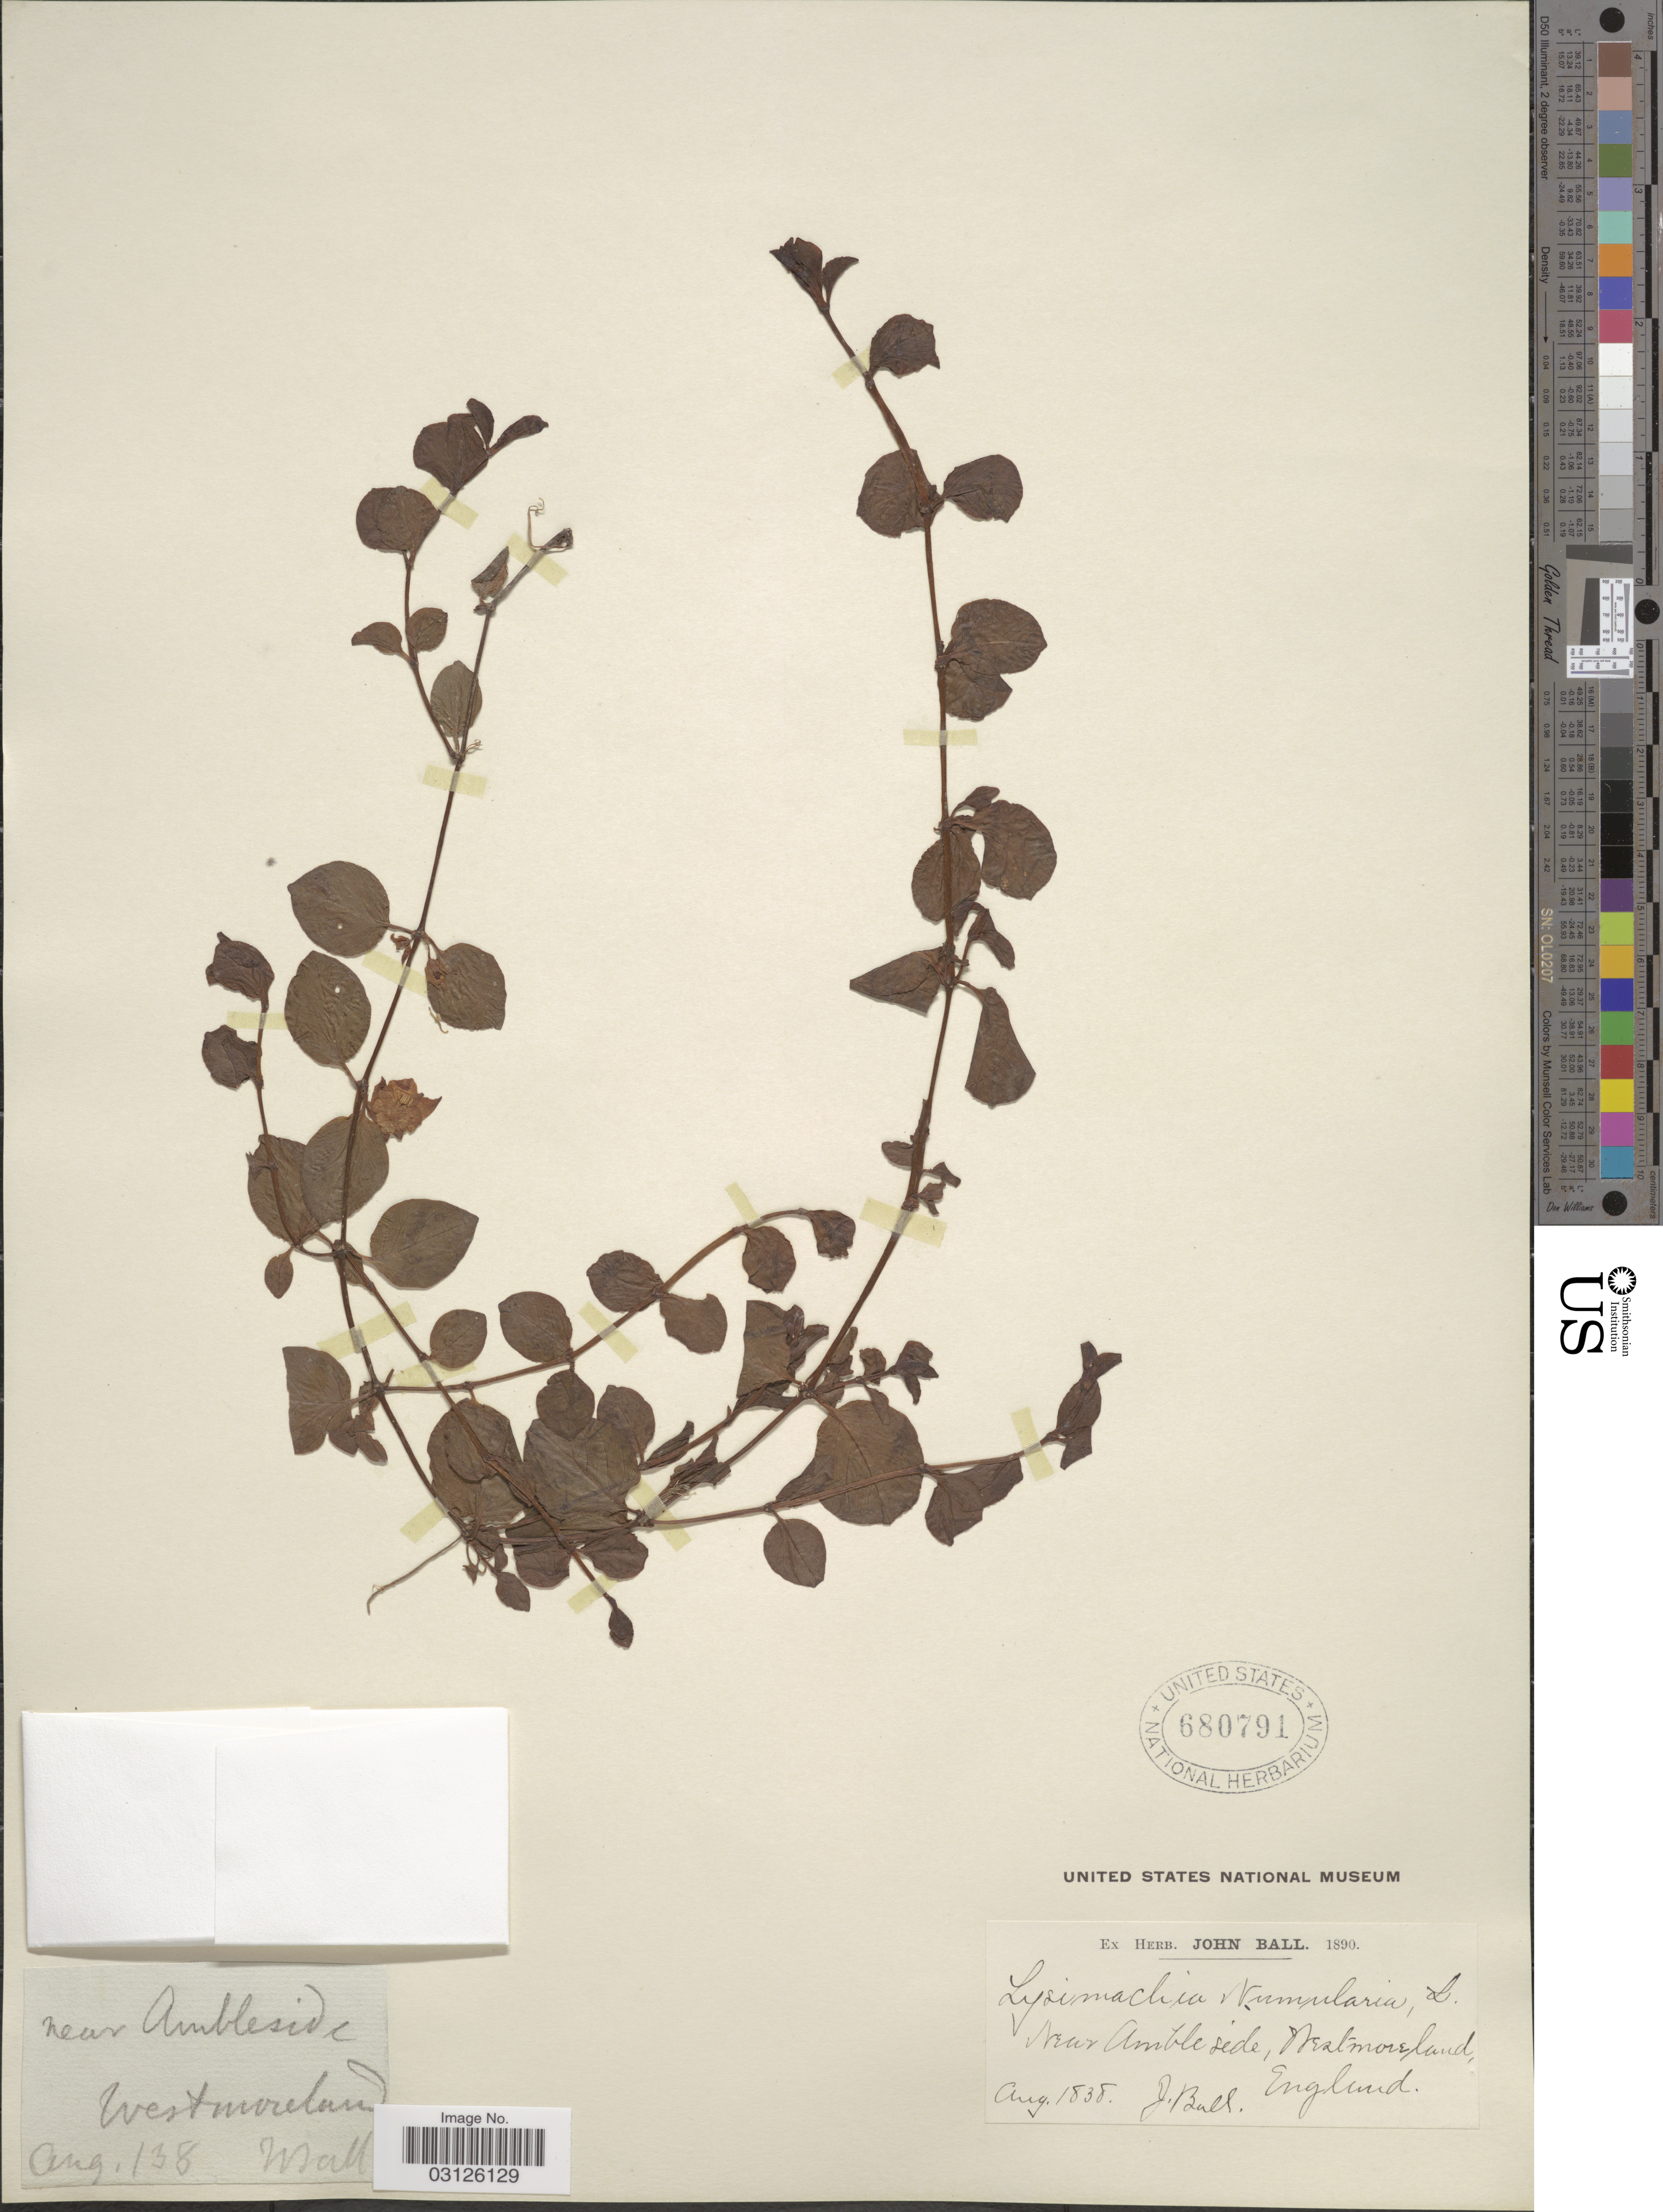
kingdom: Plantae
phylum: Tracheophyta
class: Magnoliopsida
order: Ericales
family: Primulaceae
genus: Lysimachia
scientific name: Lysimachia nummularia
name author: L.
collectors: J. Ball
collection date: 1838-08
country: United Kingdom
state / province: England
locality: Near Amble side, Westmoreland,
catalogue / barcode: US 680791